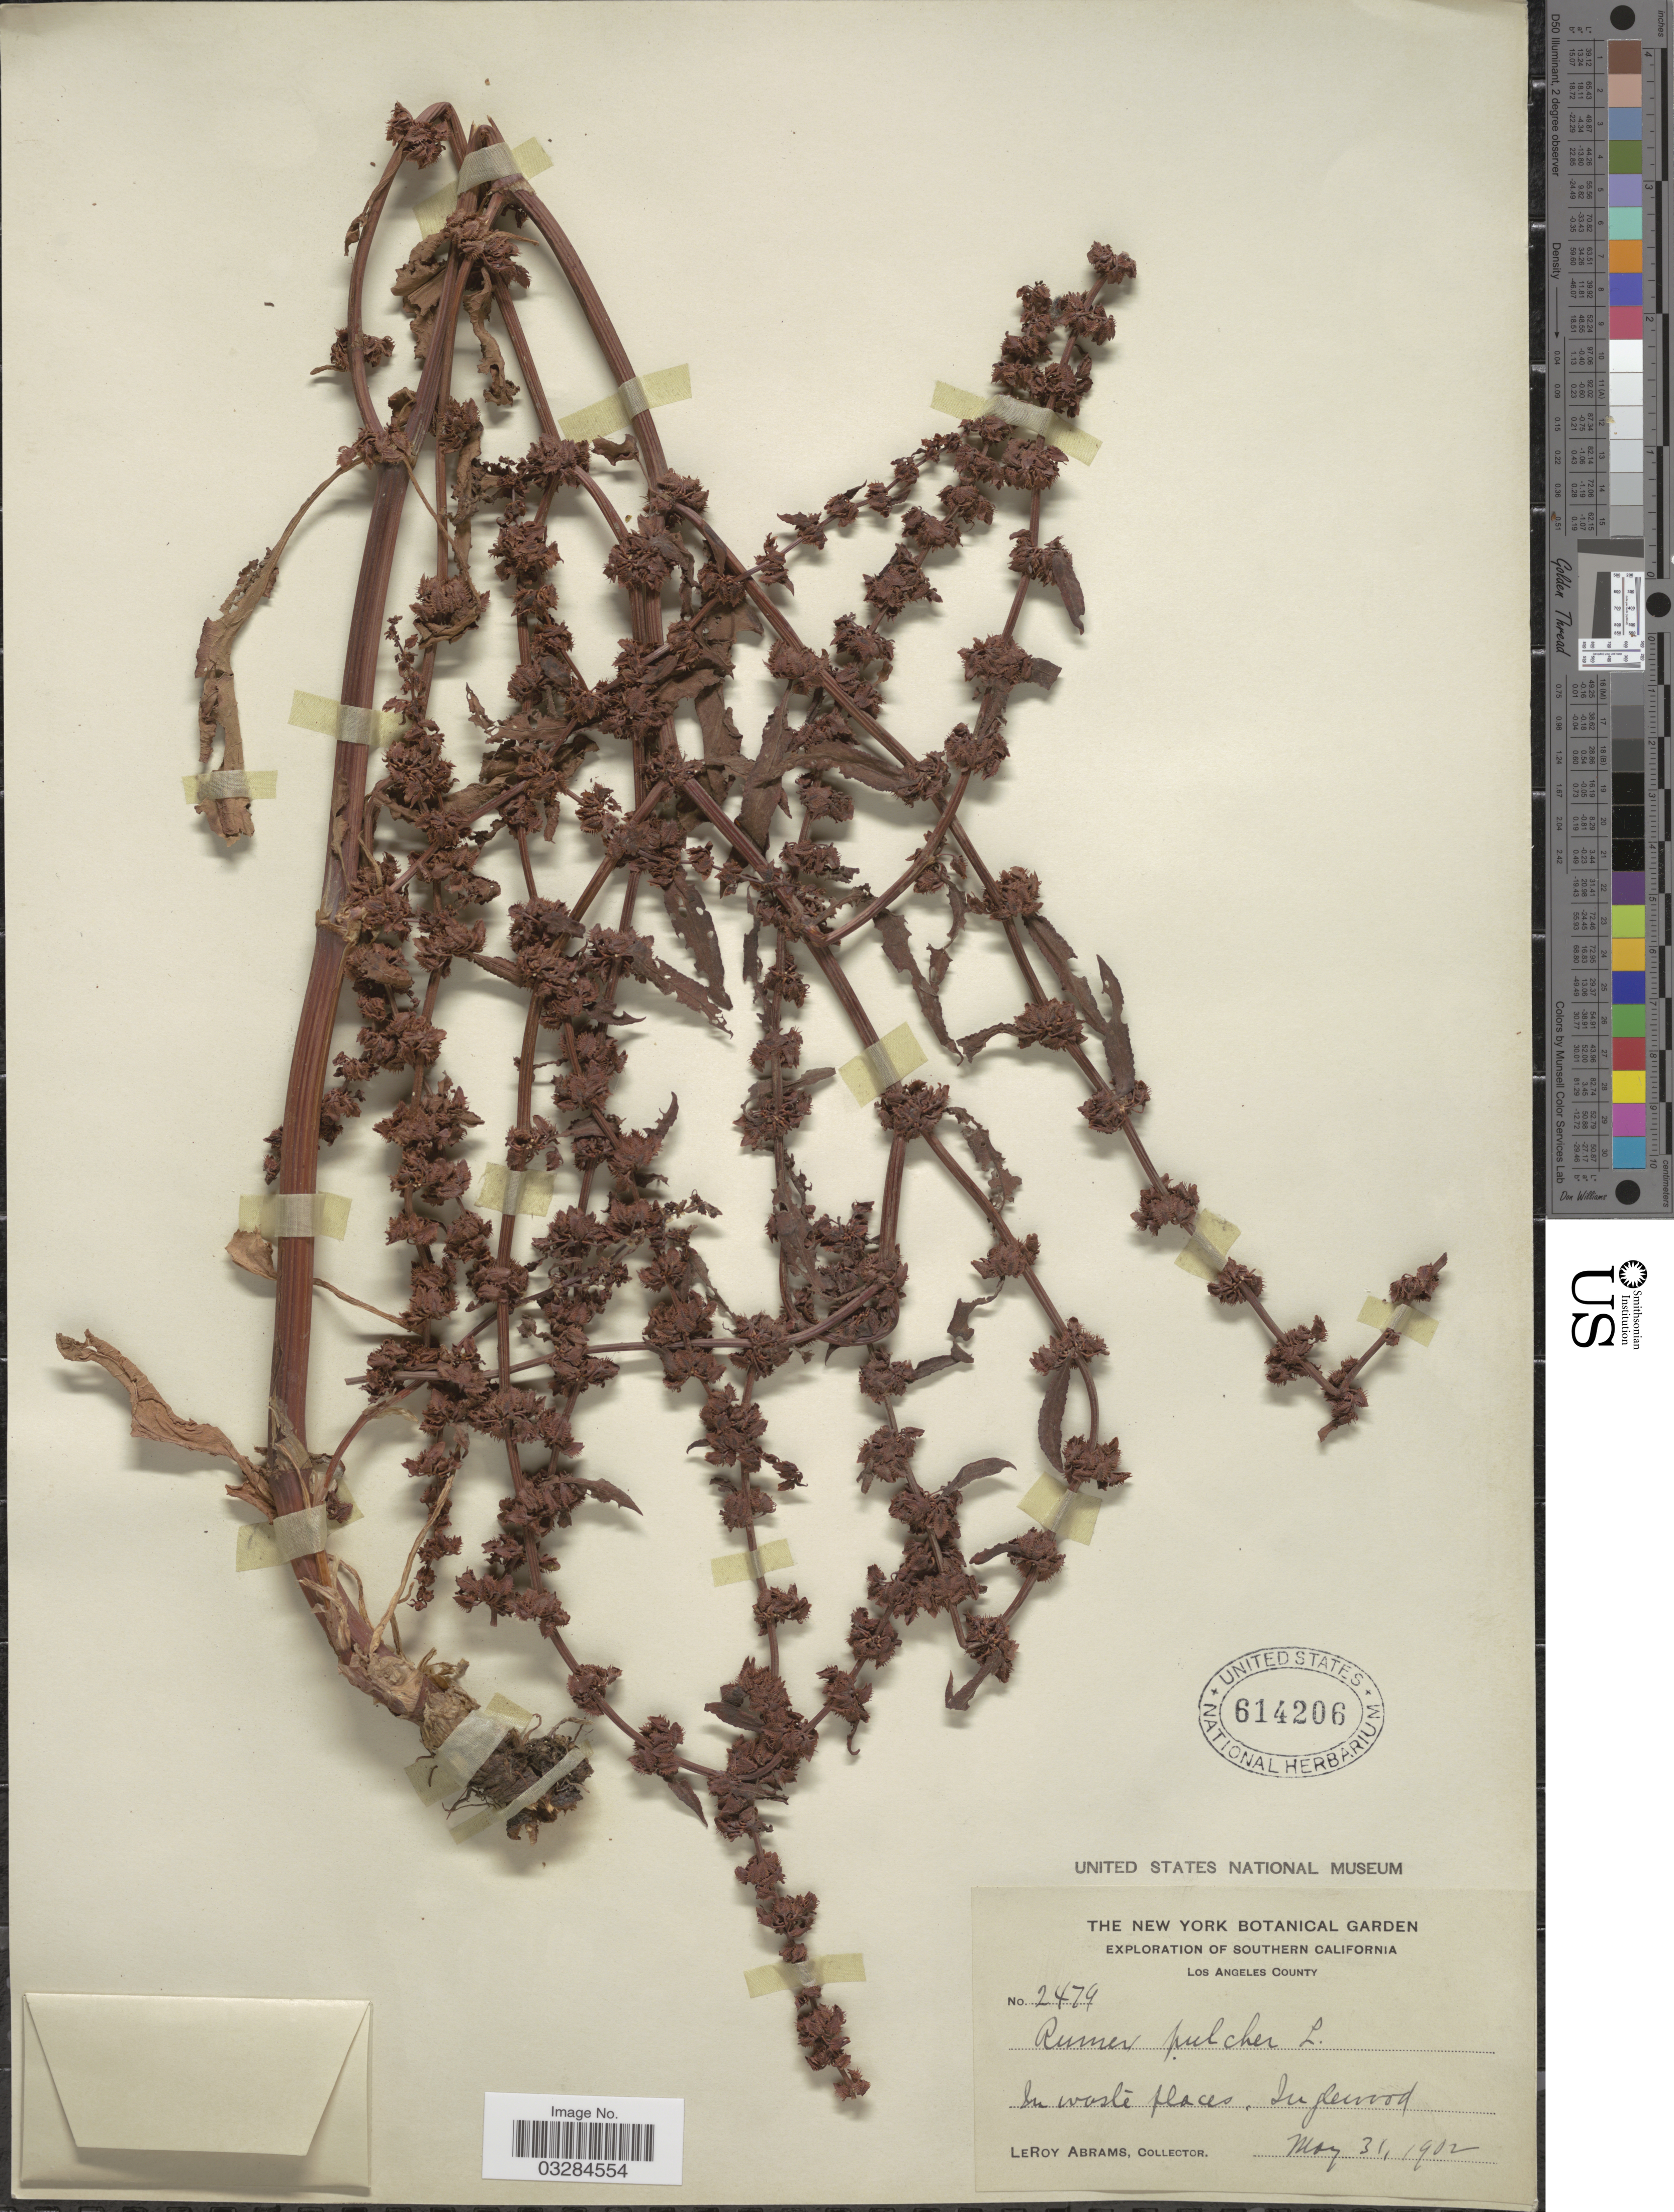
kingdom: Plantae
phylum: Tracheophyta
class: Magnoliopsida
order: Caryophyllales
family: Polygonaceae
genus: Rumex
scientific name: Rumex pulcher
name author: L.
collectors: L. Abrams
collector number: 2479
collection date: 1902-05-31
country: United States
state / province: California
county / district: Los Angeles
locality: Southern California, Los Angeles County.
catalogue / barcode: US 614206